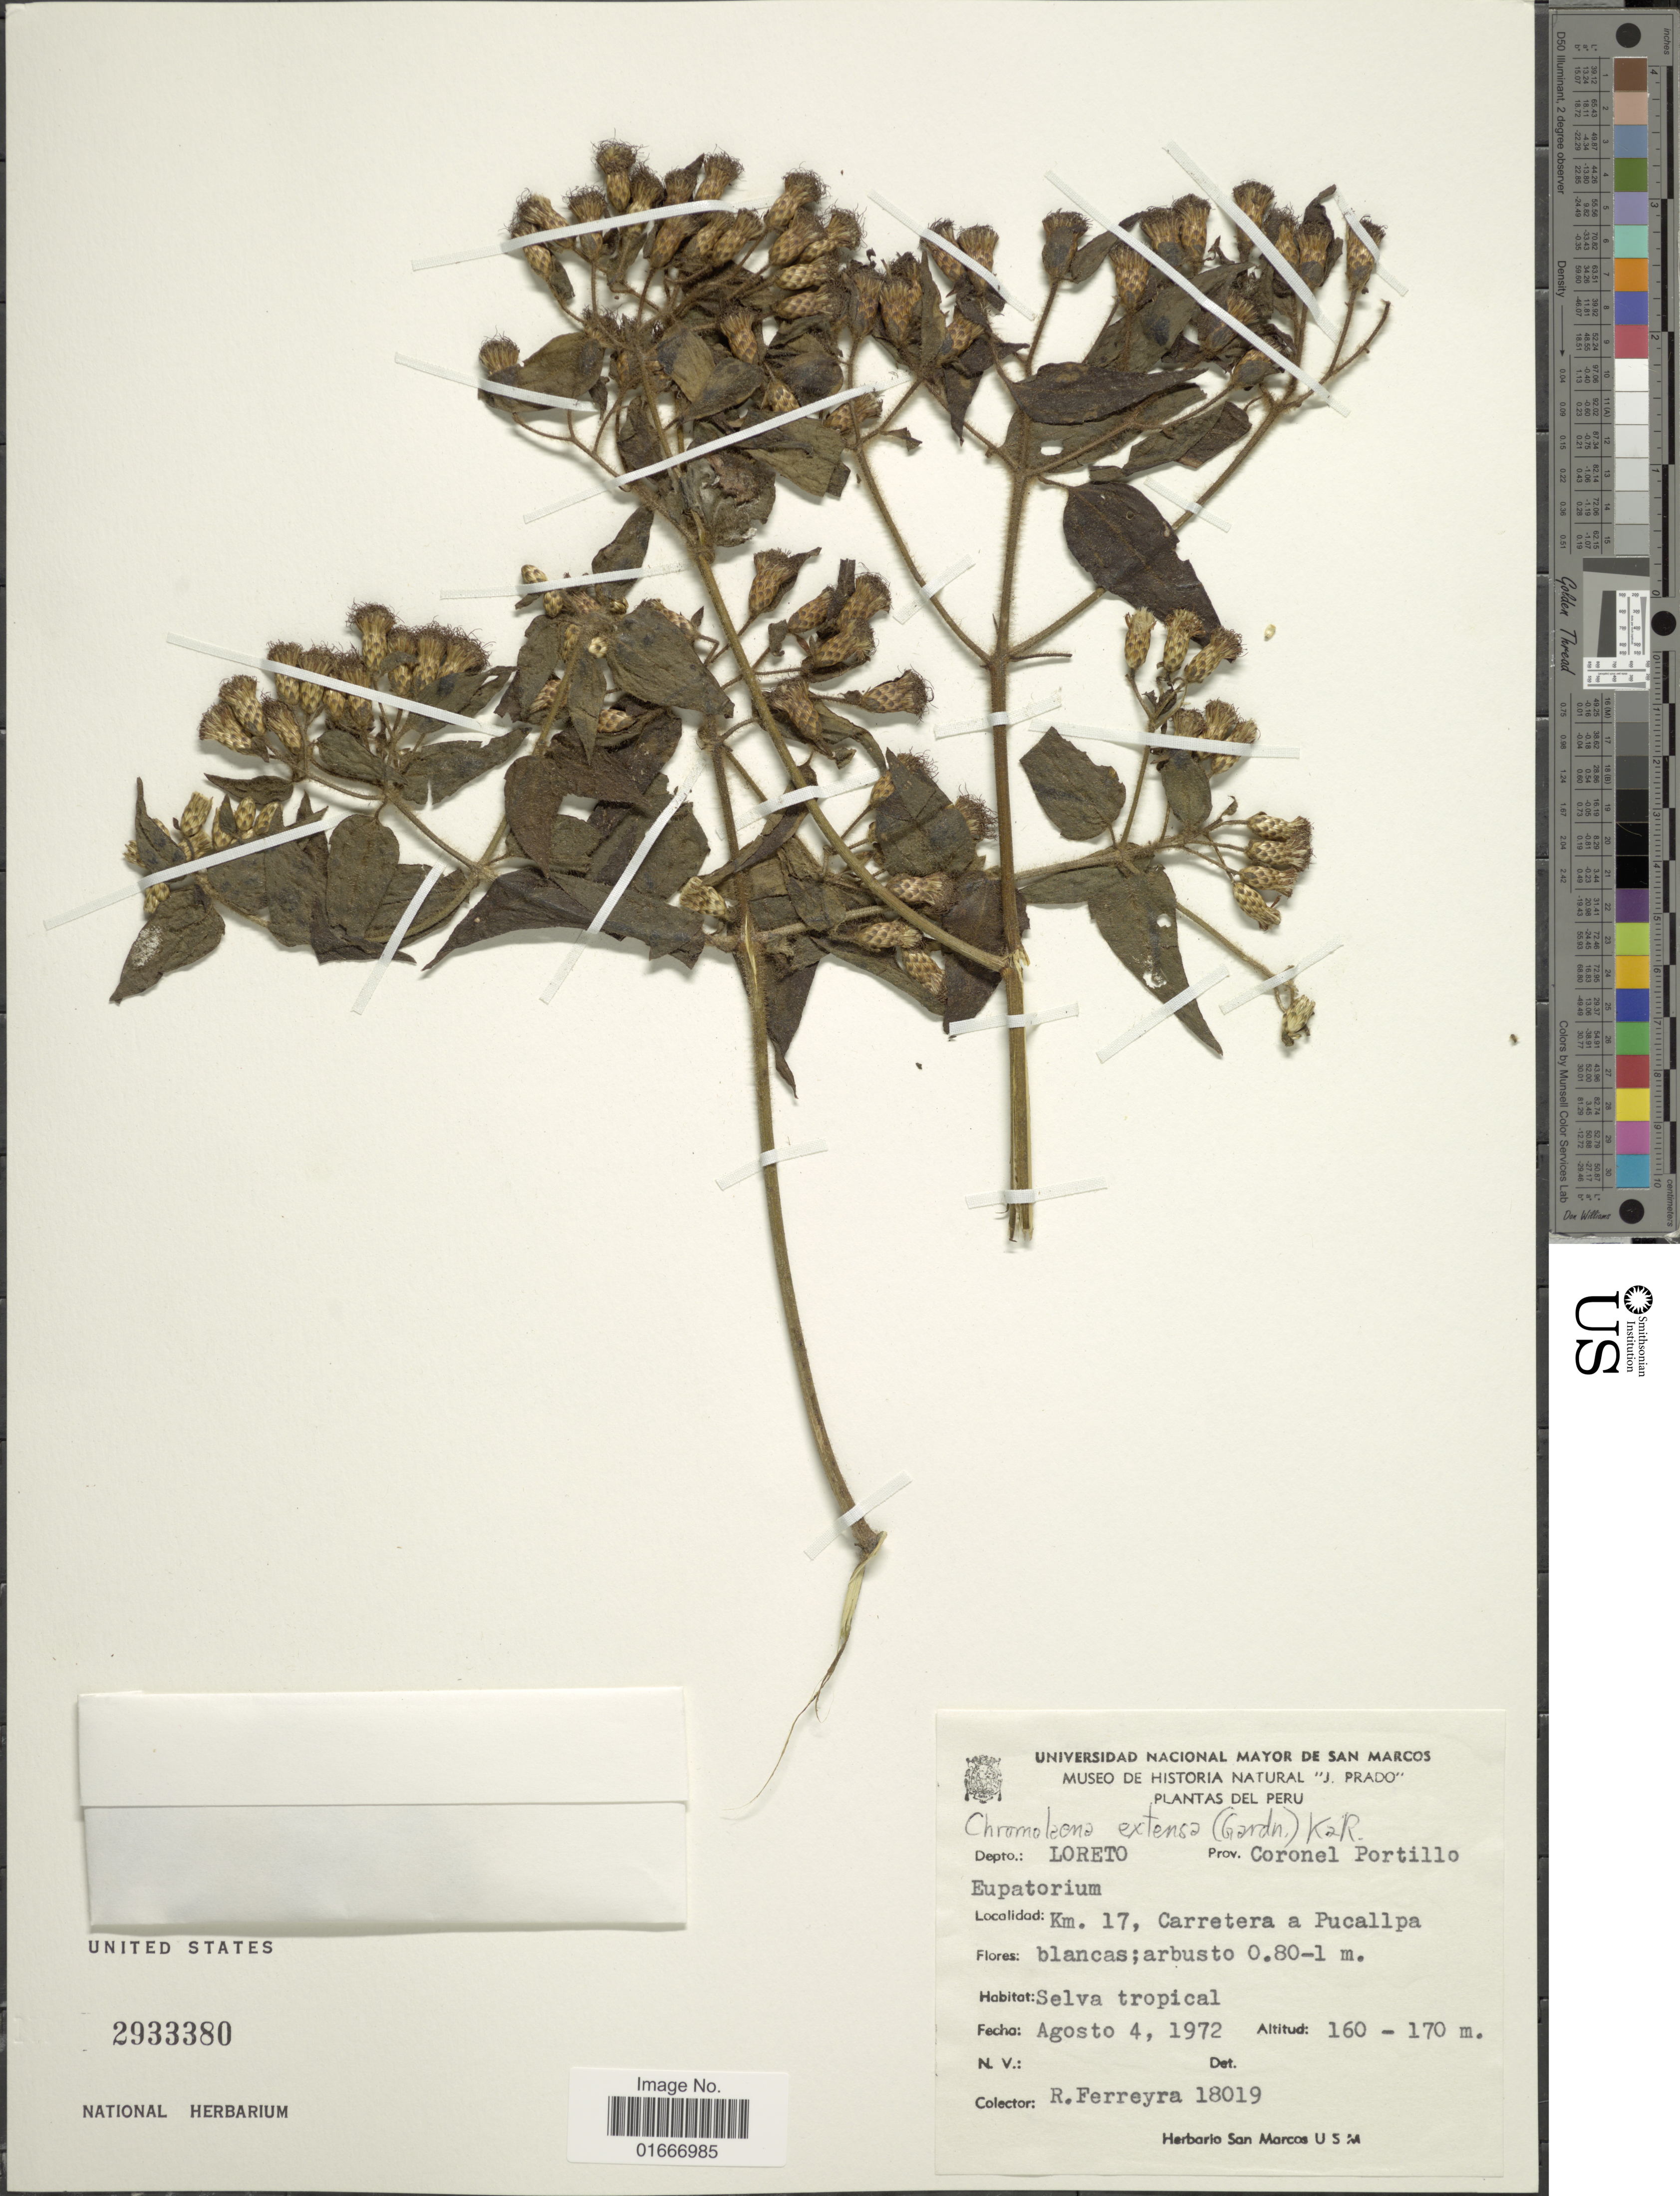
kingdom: Plantae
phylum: Tracheophyta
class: Magnoliopsida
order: Asterales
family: Asteraceae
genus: Chromolaena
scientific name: Chromolaena extensa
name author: (Gardner) R.M. King & H. Rob.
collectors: R. A. Ferreyra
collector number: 18019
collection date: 1972-08-04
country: Peru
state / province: Loreto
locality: Prov. Coronel Portillo. Km. 17 17, Carretera a Pucallpa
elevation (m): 160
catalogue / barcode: US 2933380